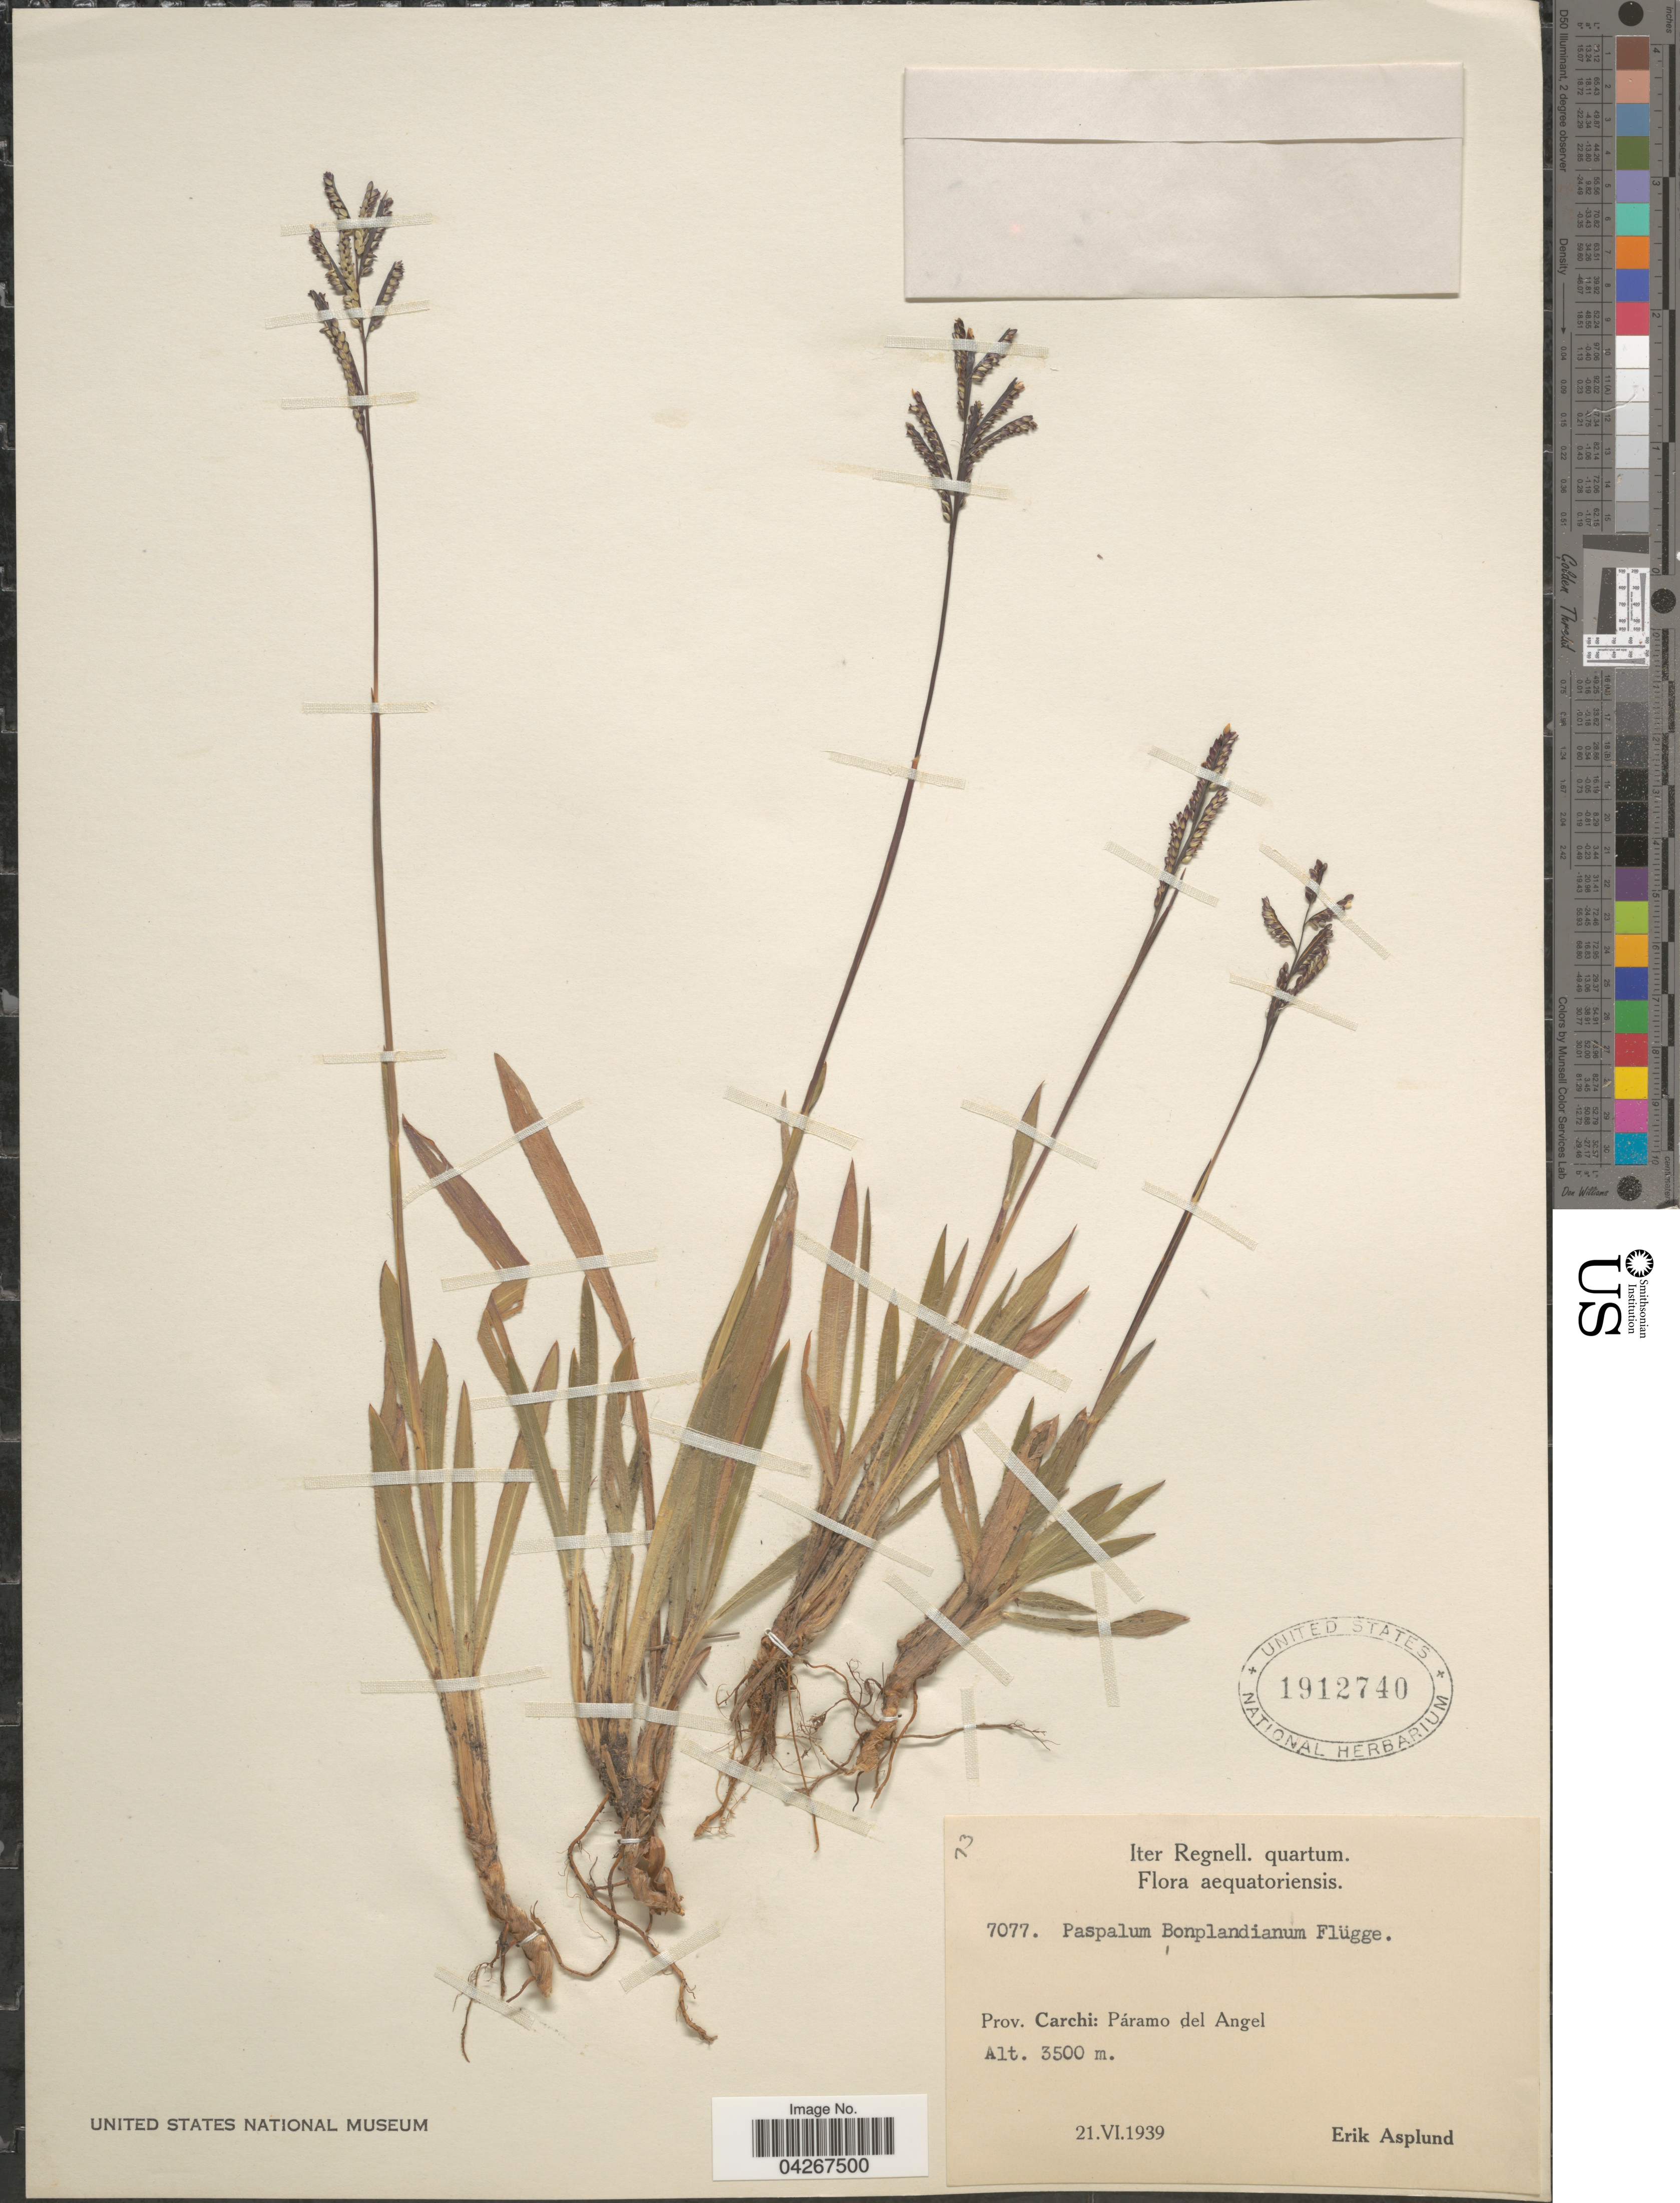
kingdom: Plantae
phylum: Tracheophyta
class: Liliopsida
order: Poales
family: Poaceae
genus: Paspalum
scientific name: Paspalum bonplandianum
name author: Flüggé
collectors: E. Asplund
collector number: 7077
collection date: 1939-06-21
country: Ecuador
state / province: Carchi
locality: Iter Regnell. quartum. Aequatoriensis. Prov. Carchi: Páramo del Angel.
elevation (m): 3500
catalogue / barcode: US 1912740